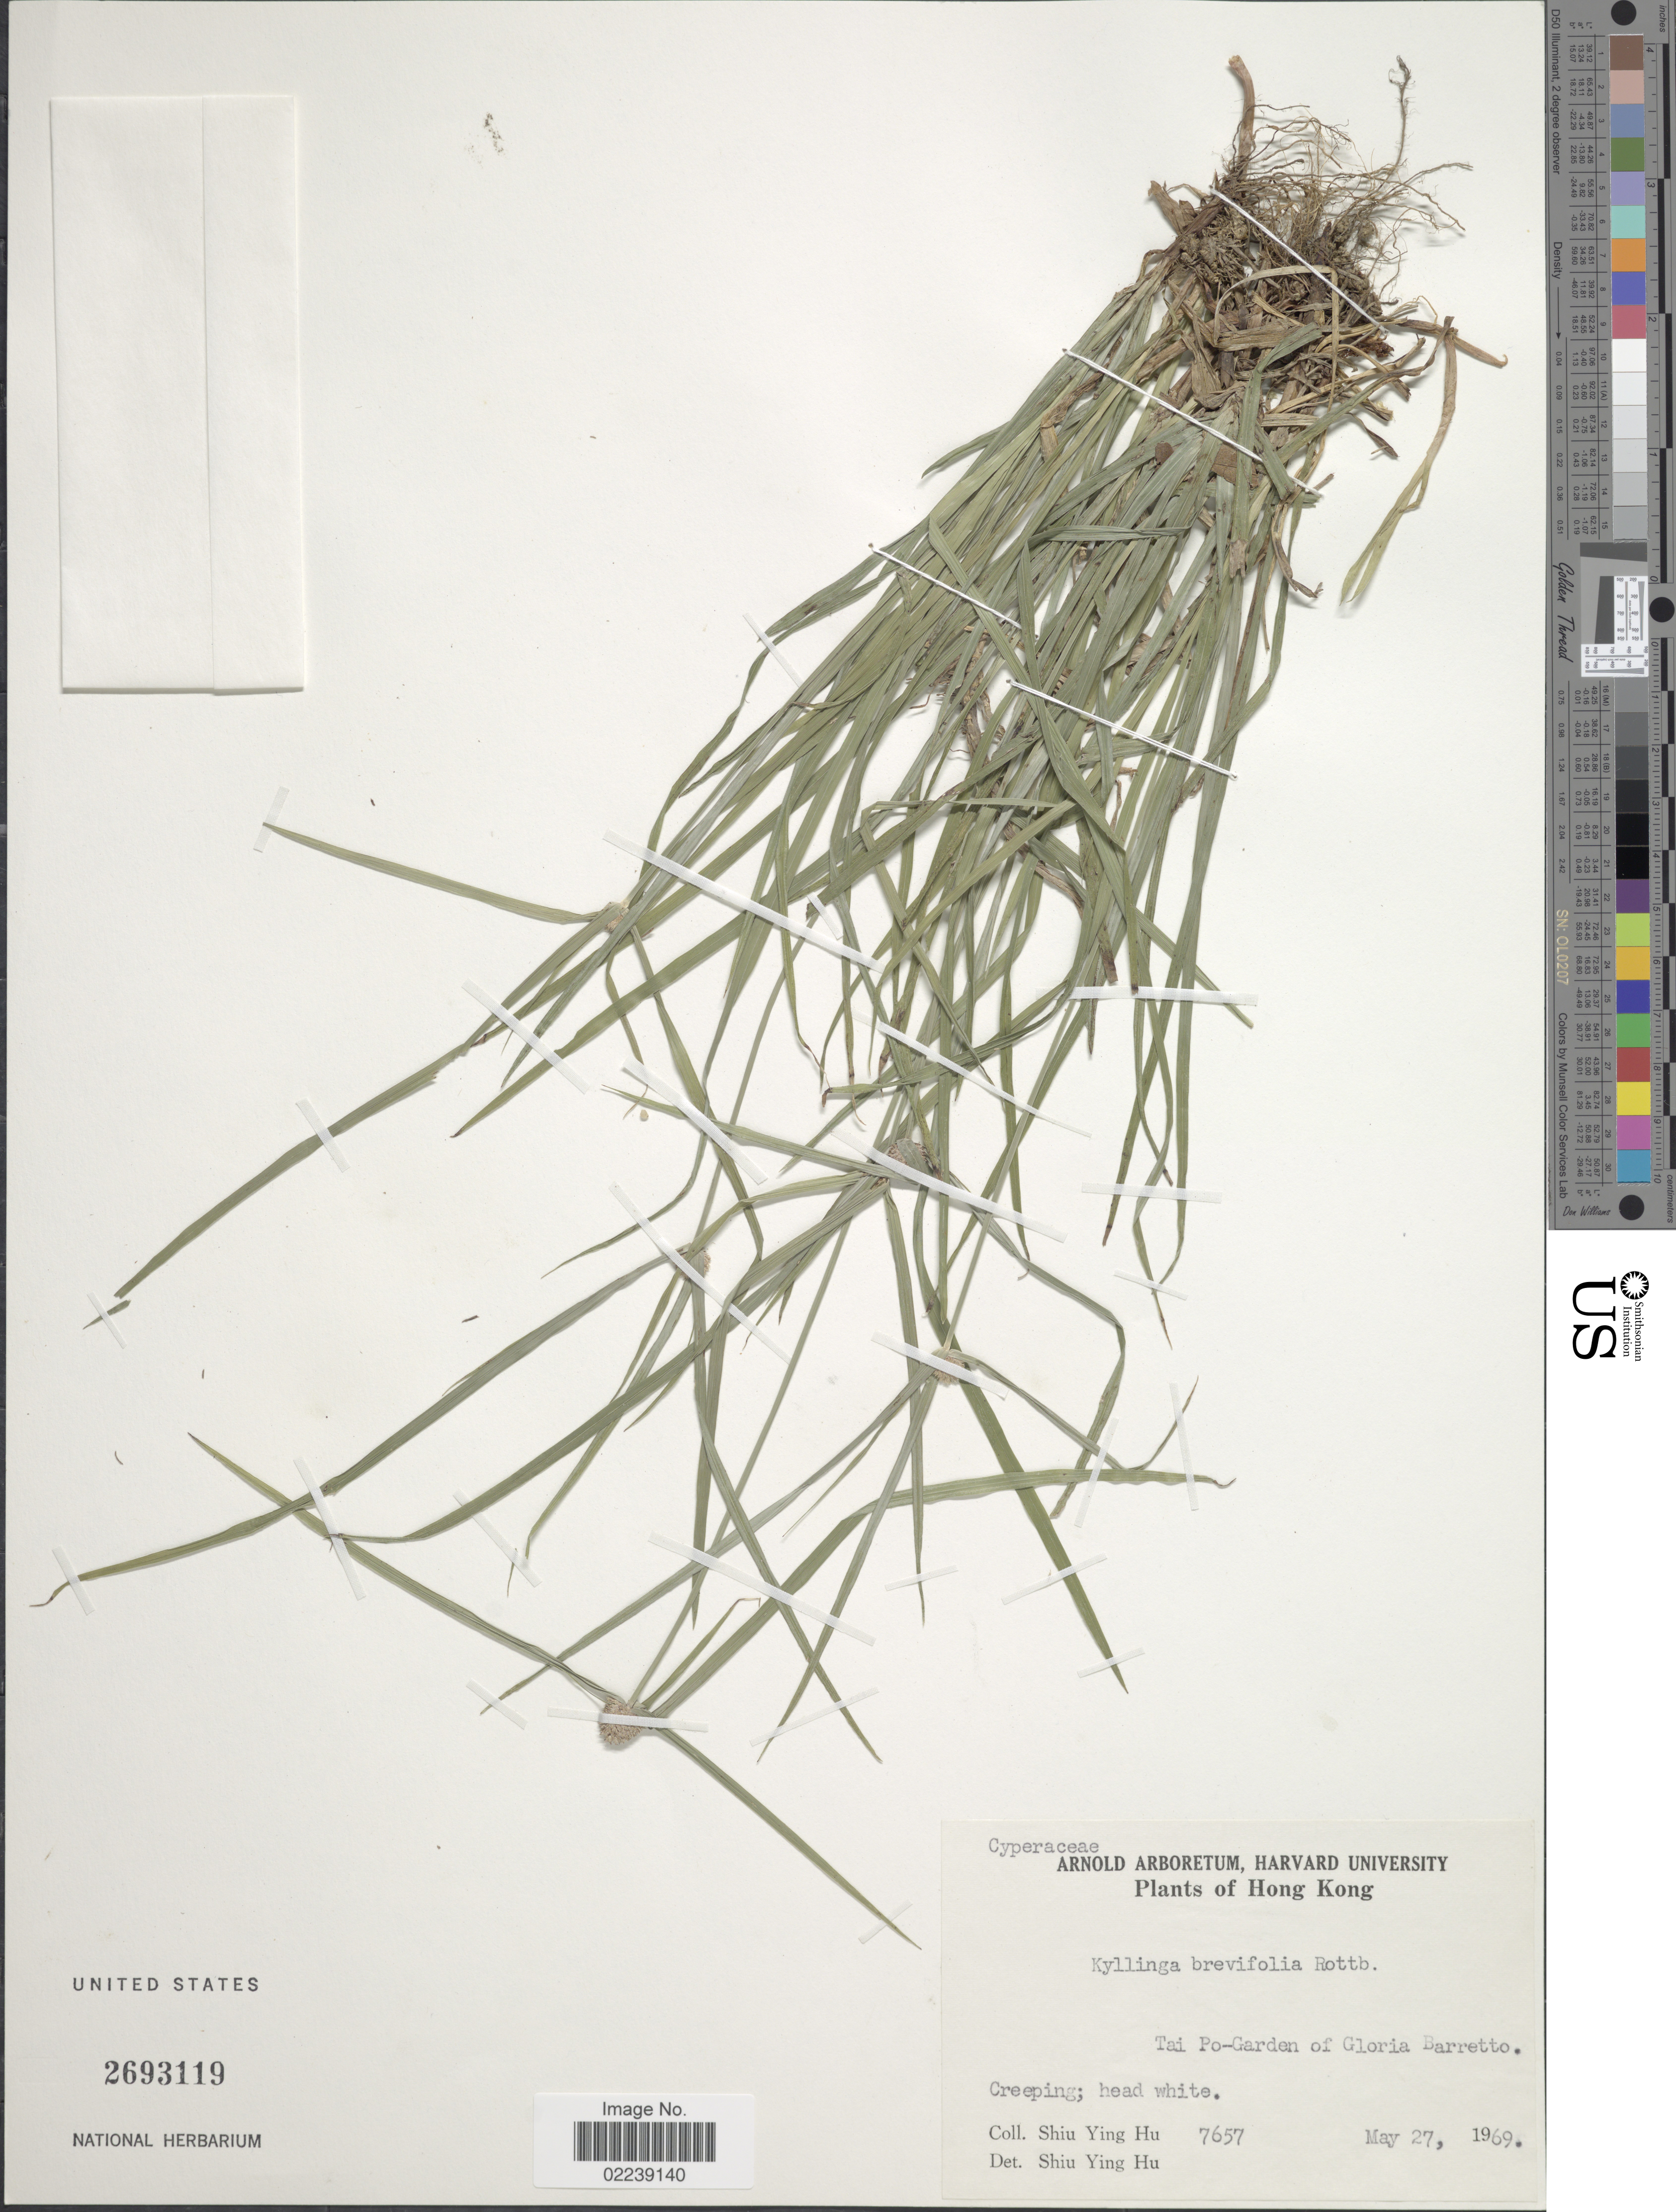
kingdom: Plantae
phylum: Tracheophyta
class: Liliopsida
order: Poales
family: Cyperaceae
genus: Cyperus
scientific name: Cyperus mindorensis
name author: (Steud.) Huygh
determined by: Strong, M. T., (US), Smithsonian Institution - National Museum of Natural History (UNITED STATES)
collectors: S. Y. Hu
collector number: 7657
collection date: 1969-05-27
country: China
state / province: Hong Kong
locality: Tai Po- Garden of Gloria Barretto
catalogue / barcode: US 2693119